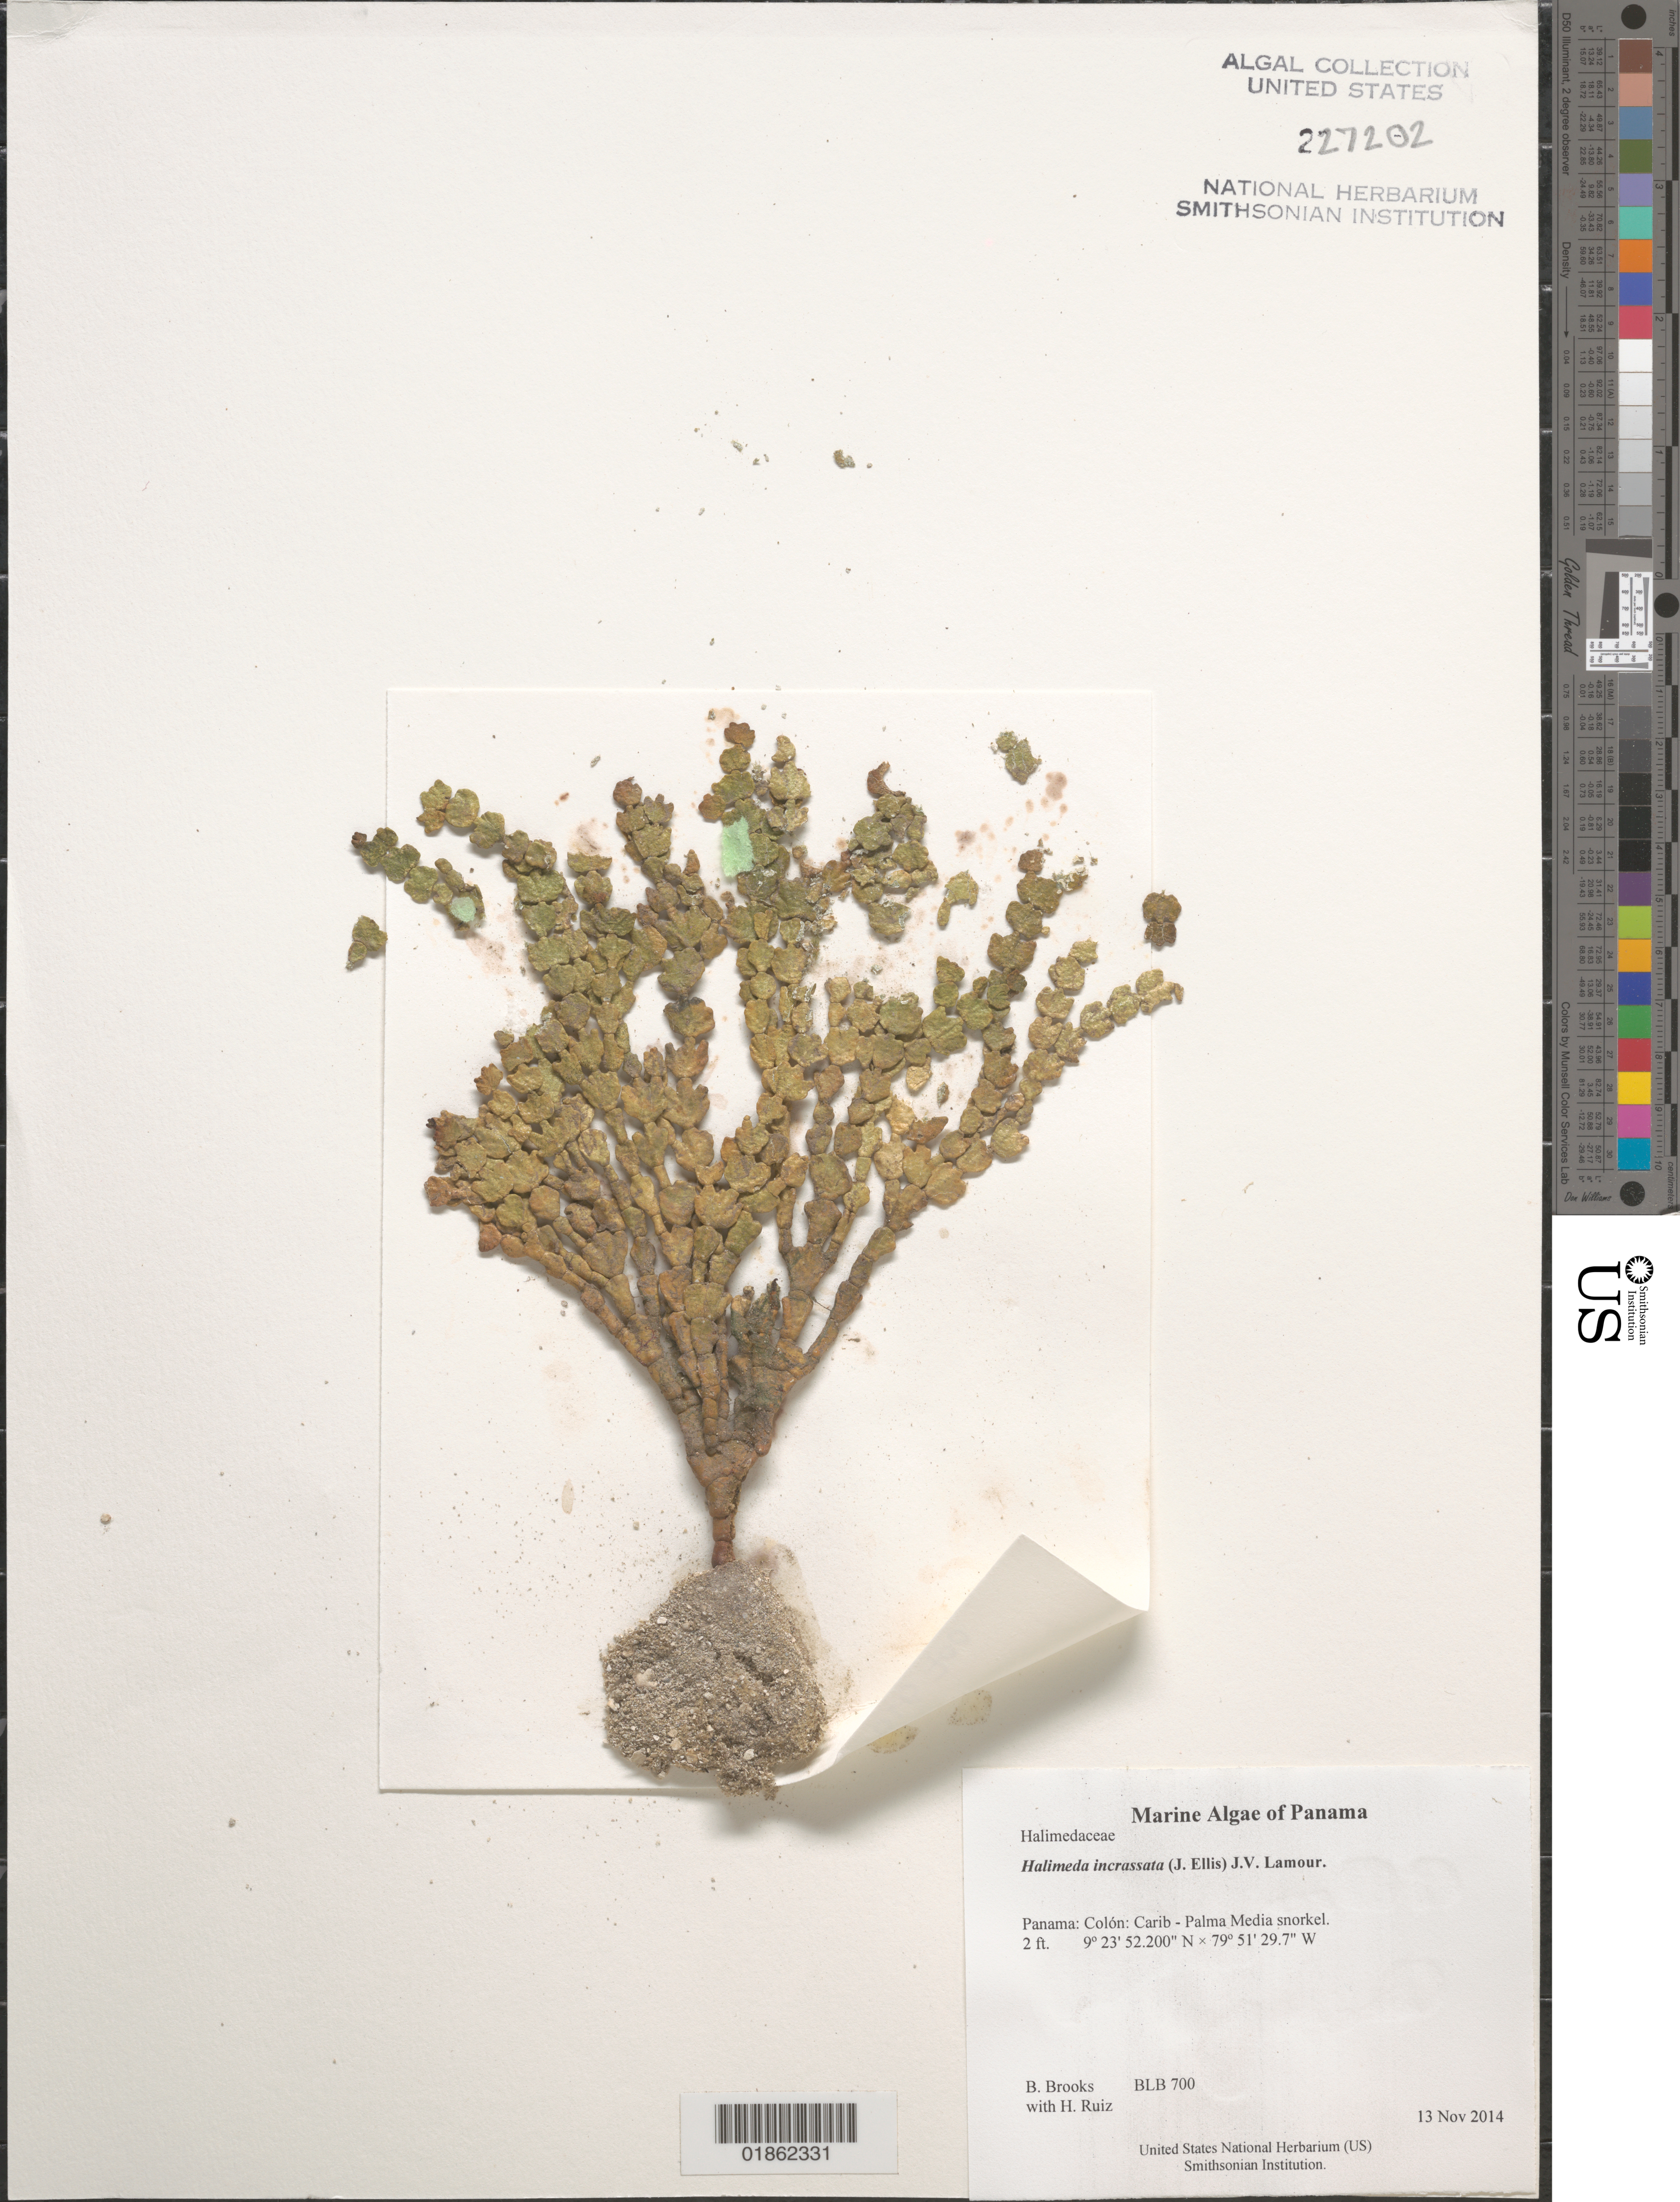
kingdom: Plantae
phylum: Chlorophyta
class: Ulvophyceae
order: Bryopsidales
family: Halimedaceae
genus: Halimeda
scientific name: Halimeda incrassata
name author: (J. Ellis) J.V.Lamouroux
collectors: B. Brooks & H. Ruiz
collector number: BLB 700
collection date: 2014-11-13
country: Panama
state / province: Colón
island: Palma Media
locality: Carib - Palma Media snorkel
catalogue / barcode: US 227202